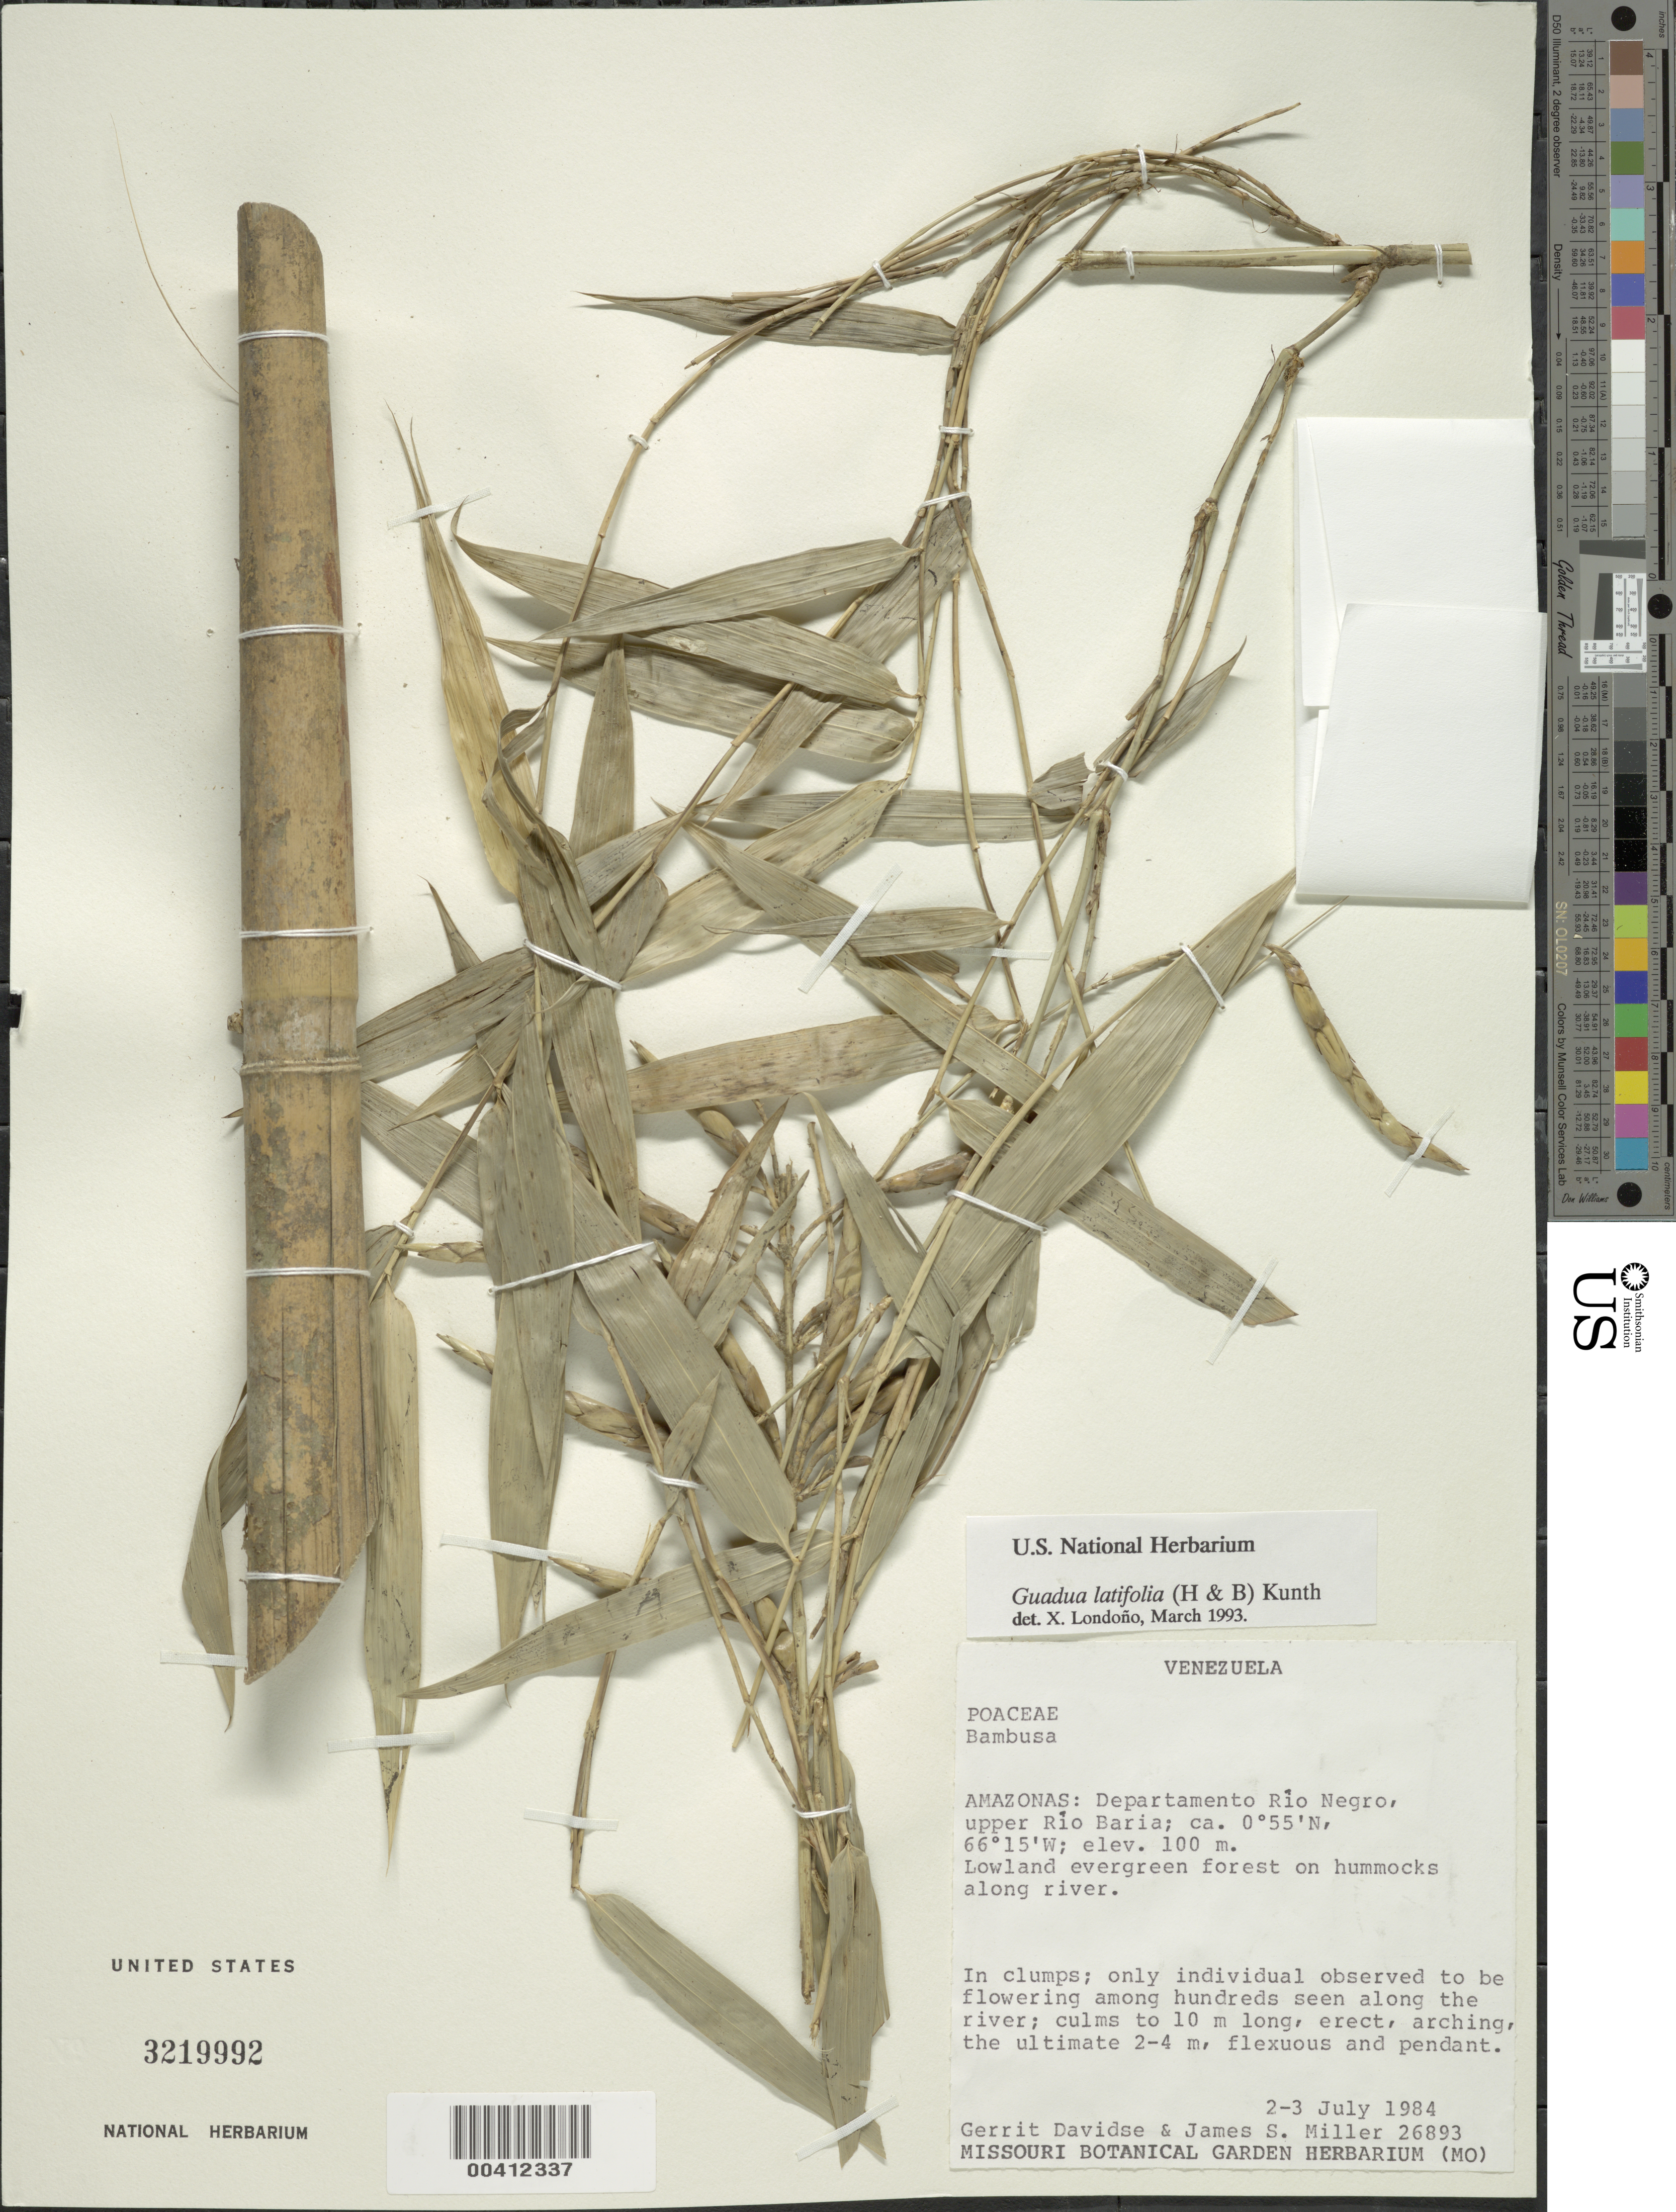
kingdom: Plantae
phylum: Tracheophyta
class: Liliopsida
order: Poales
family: Poaceae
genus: Guadua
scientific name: Guadua latifolia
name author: (Bonpl.) Kunth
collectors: G. Davidse & J. S. Miller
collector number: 26893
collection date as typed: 02 Jul 1984 to 03 Jul 1984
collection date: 1984-07-02/1984-07-03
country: Venezuela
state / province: Amazonas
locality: Departamento rio negro, upper rio baria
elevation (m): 100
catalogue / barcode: US 3219992